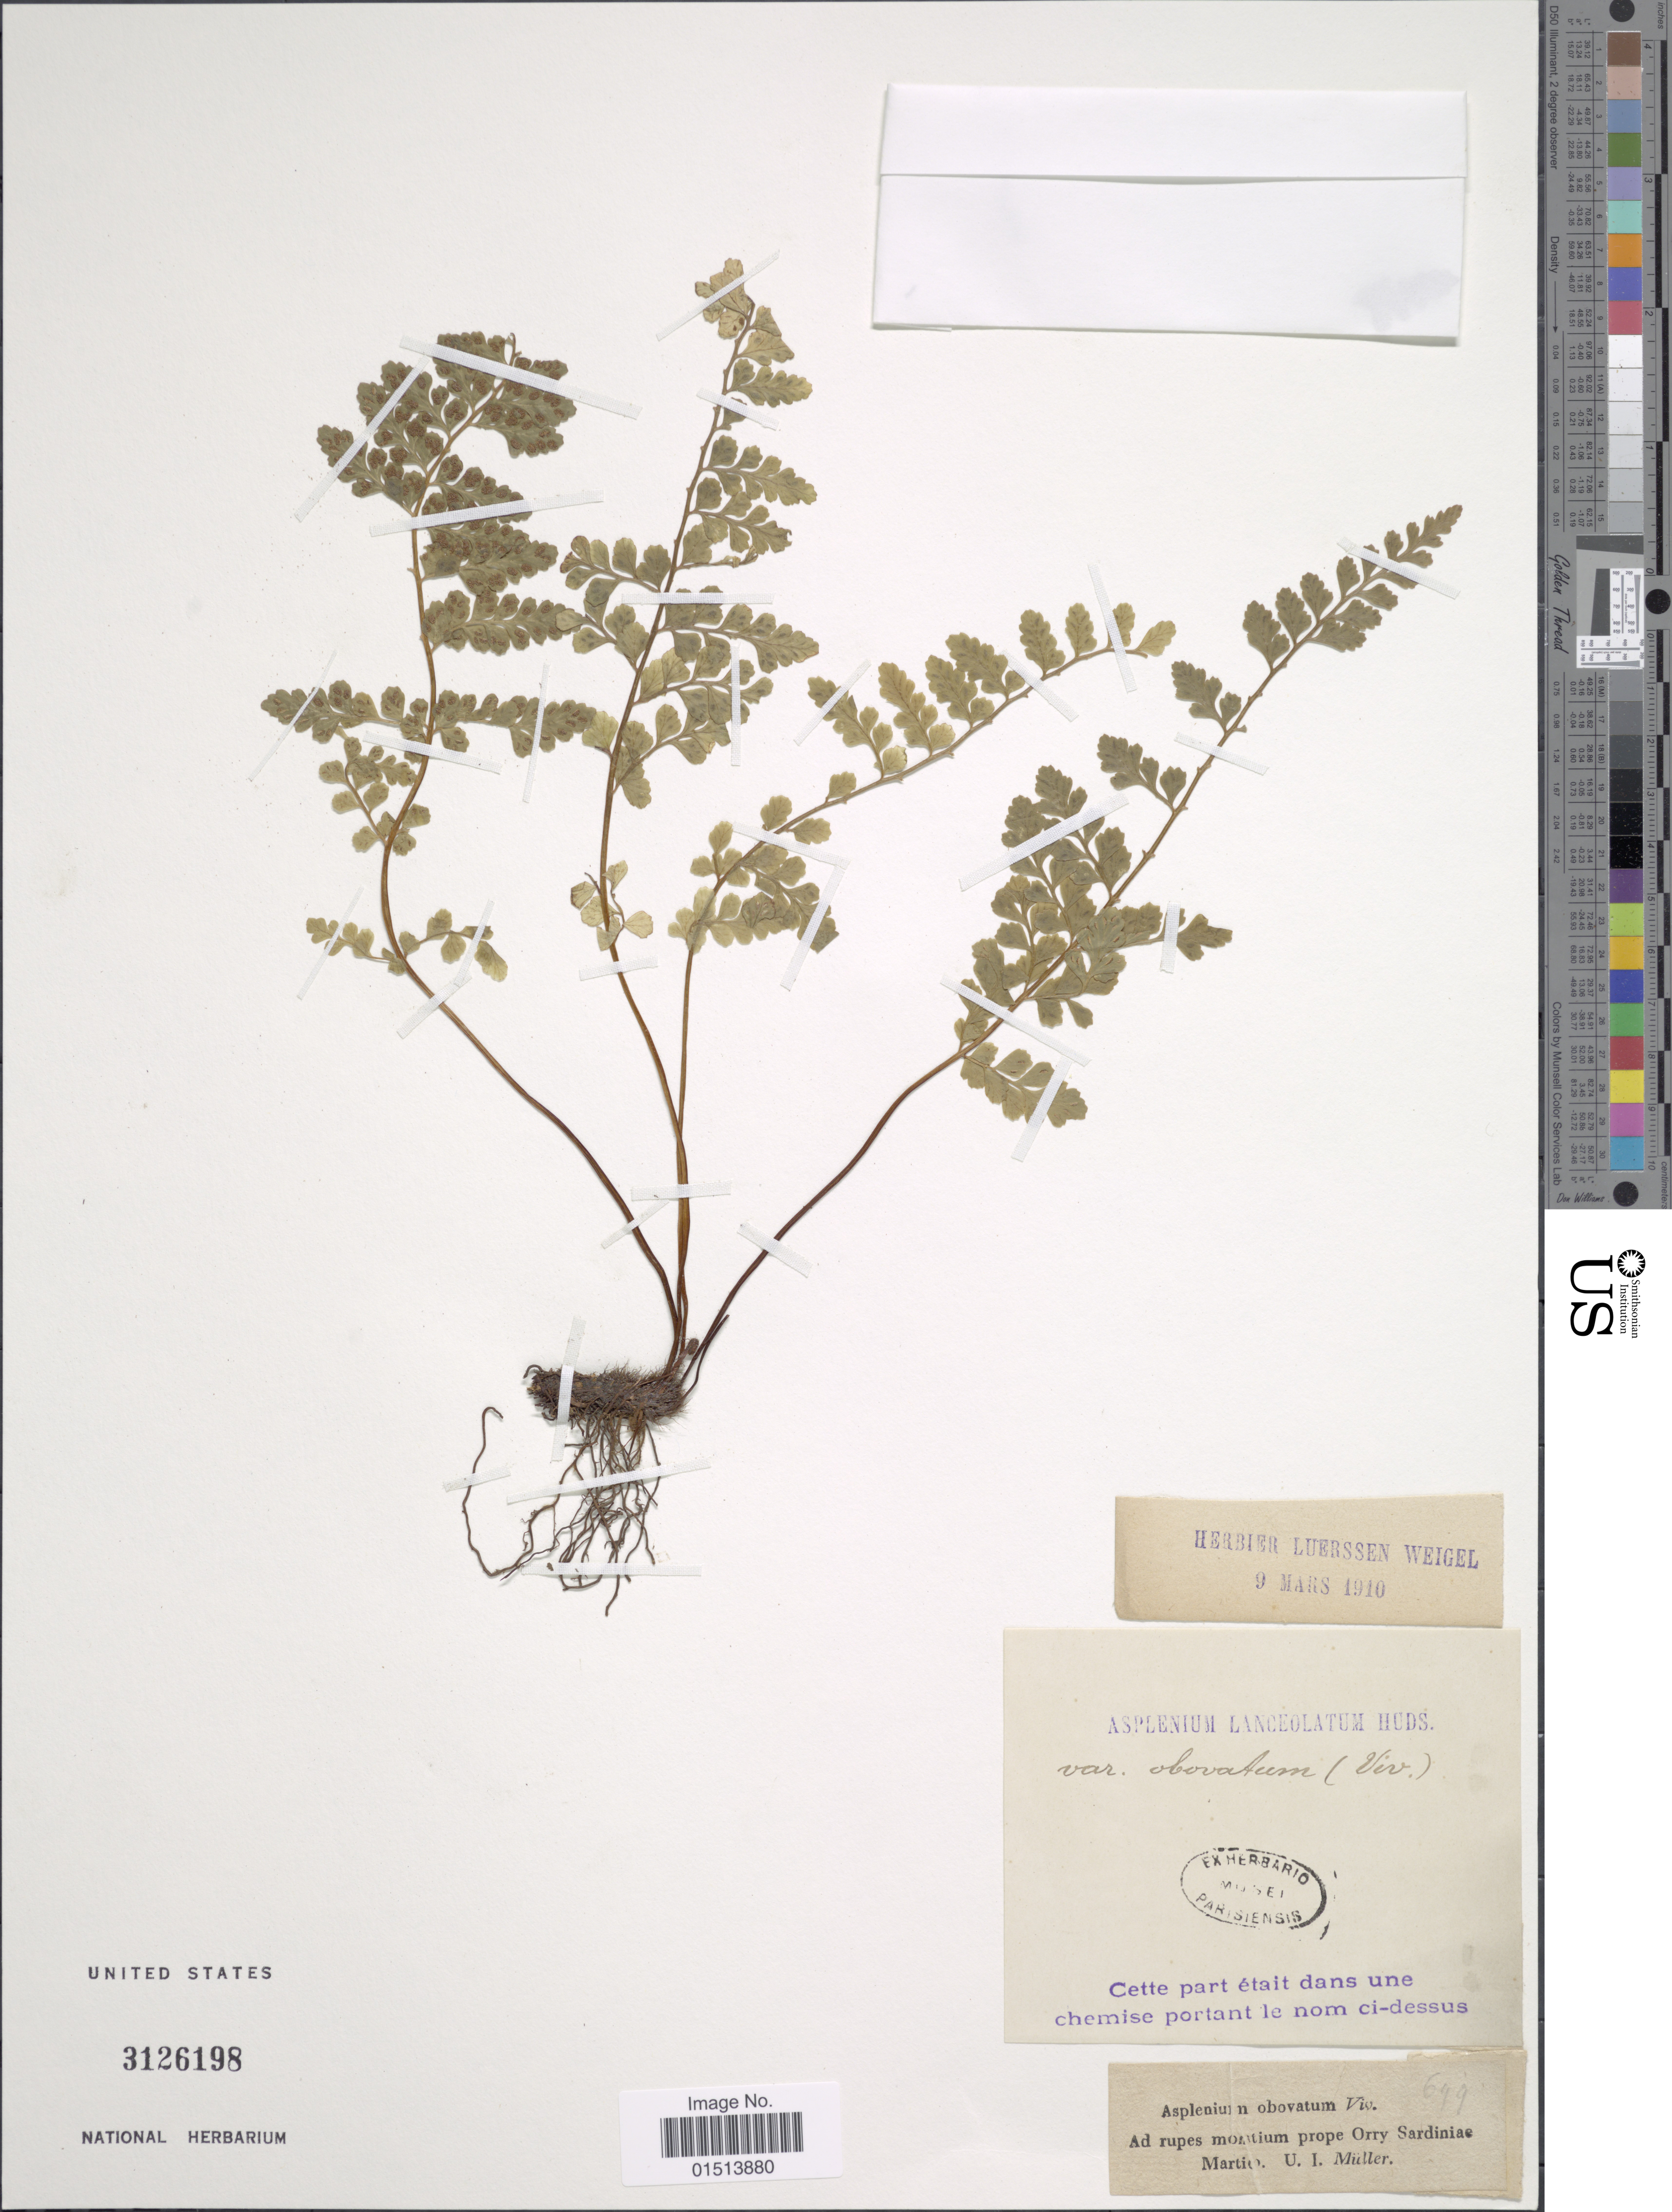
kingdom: Plantae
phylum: Tracheophyta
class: Polypodiopsida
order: Polypodiales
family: Aspleniaceae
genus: Asplenium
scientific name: Asplenium lanceolatum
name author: Huds.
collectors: U. I. Muller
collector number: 699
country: Italy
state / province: Sardegna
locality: Ad rupes montium prope Orry Sardiniae.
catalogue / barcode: US 3126198